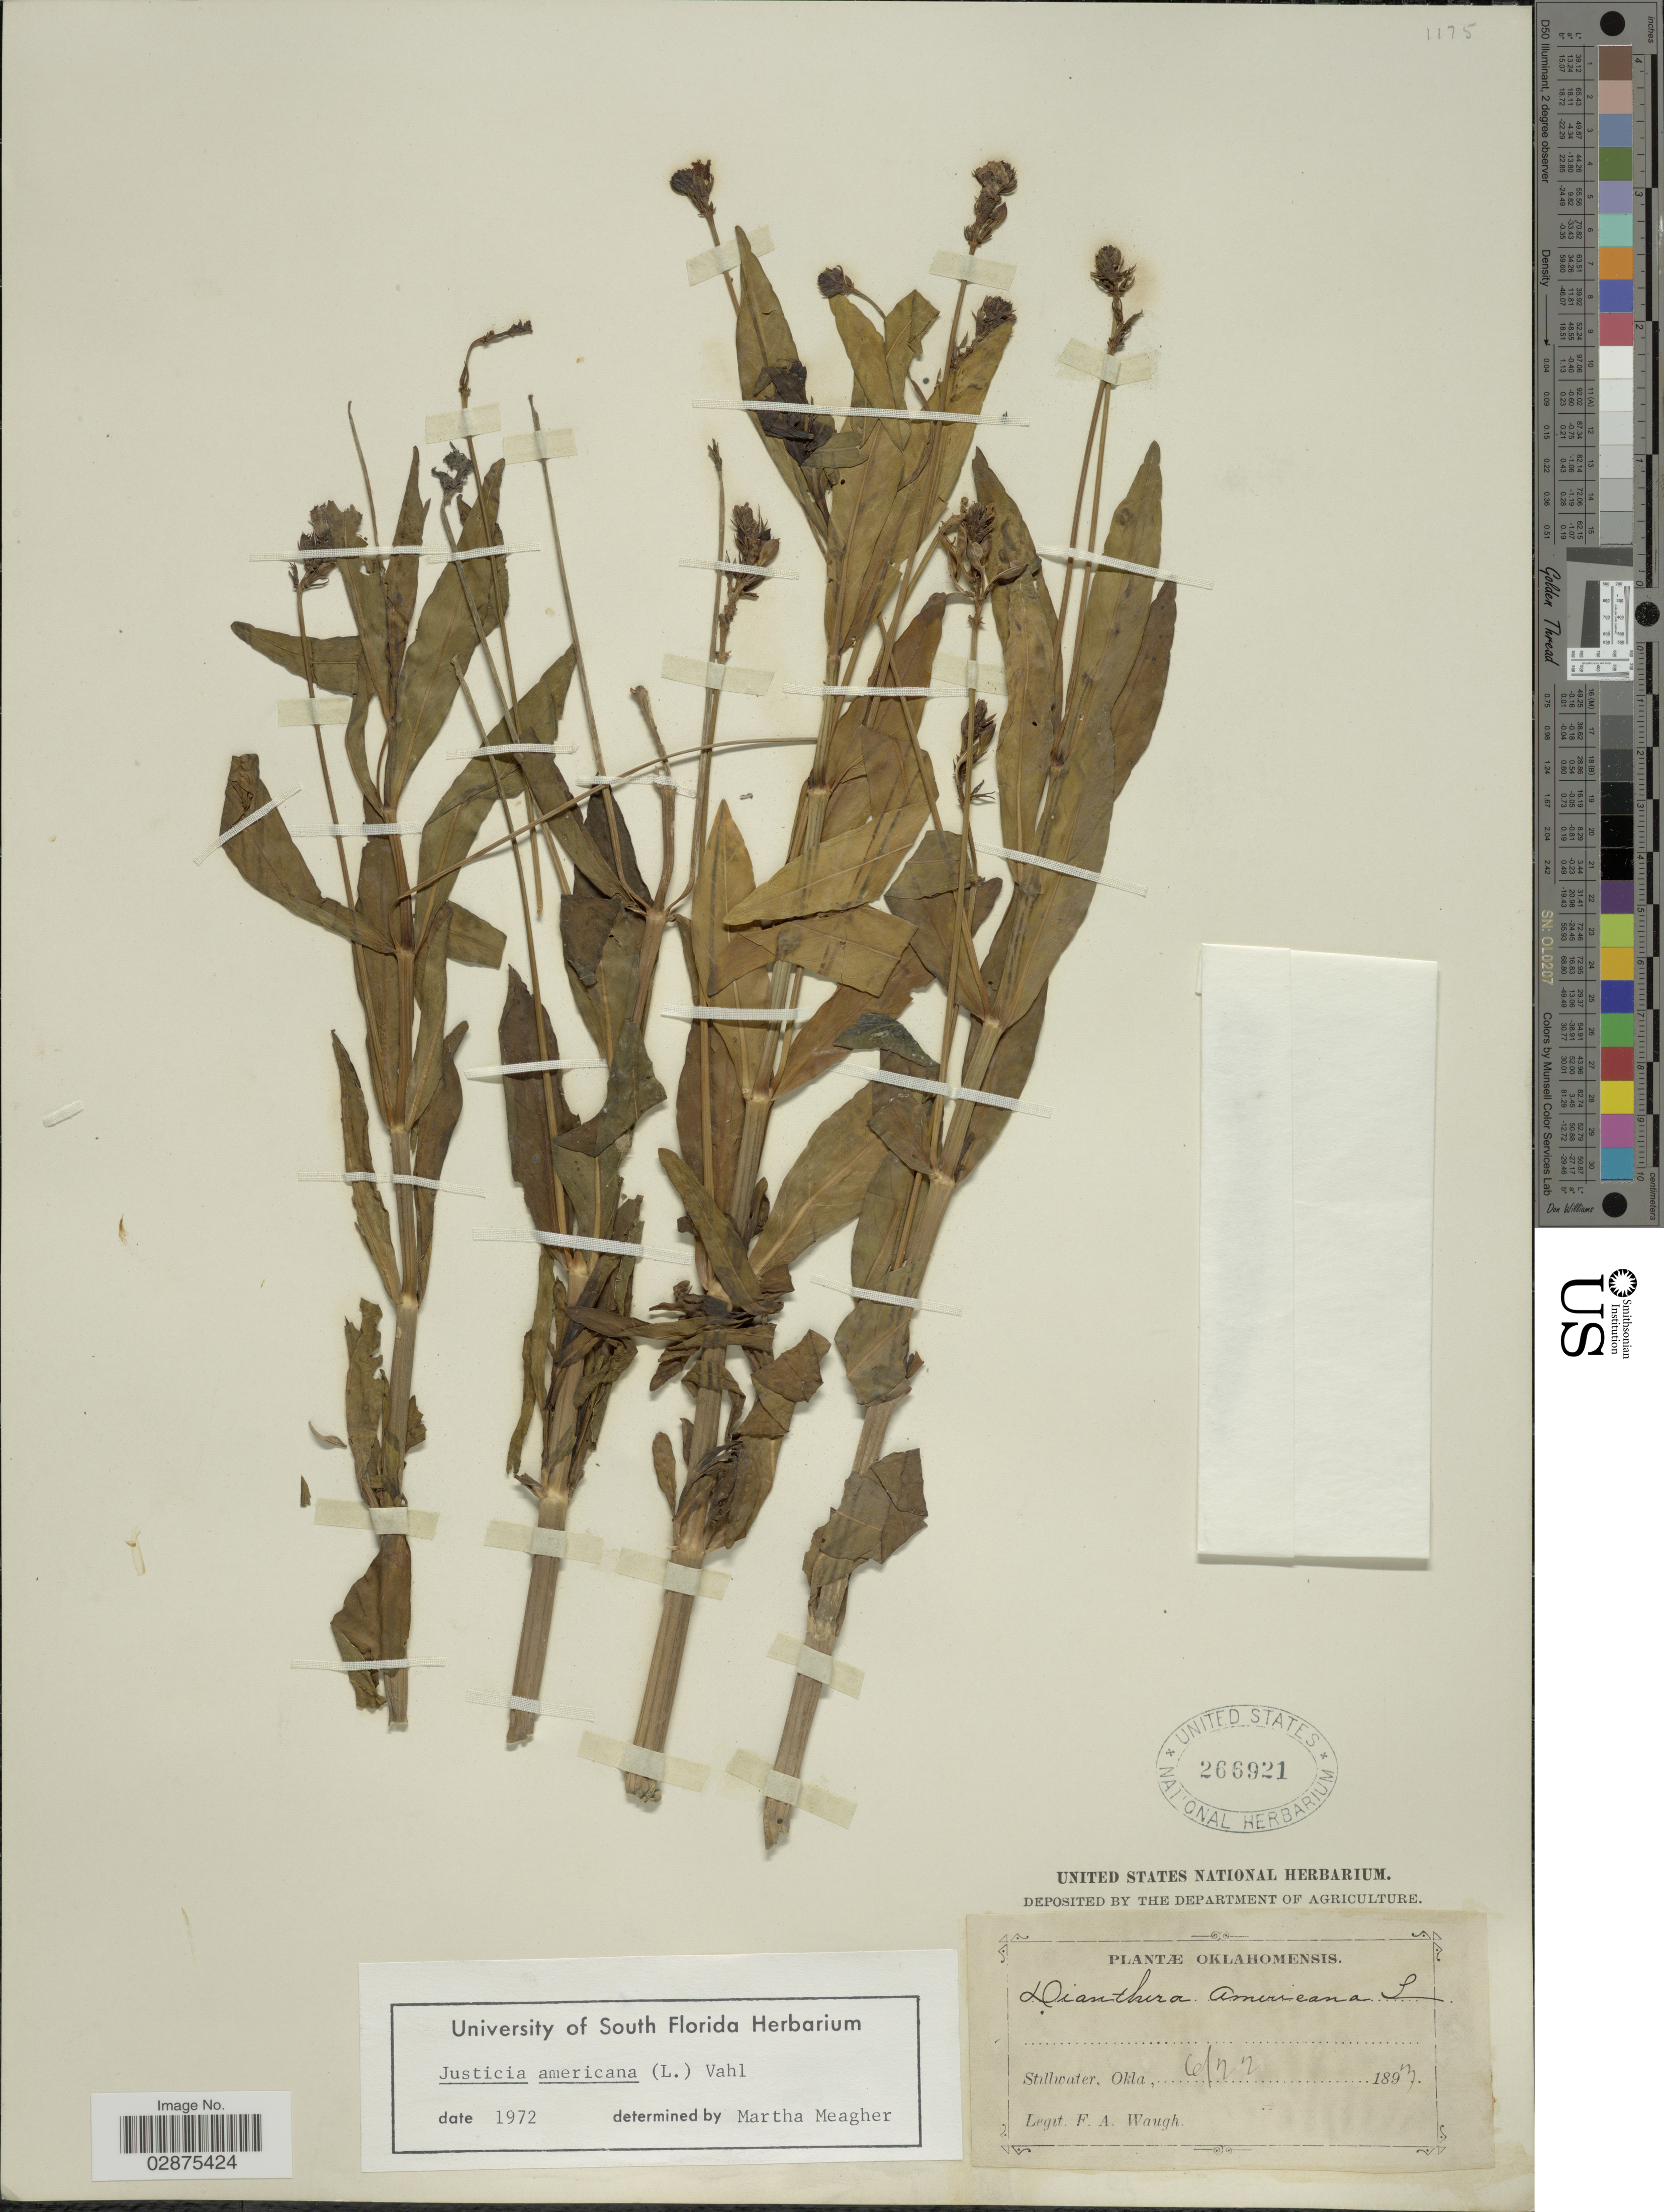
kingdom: Plantae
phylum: Tracheophyta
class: Magnoliopsida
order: Lamiales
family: Acanthaceae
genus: Justicia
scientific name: Justicia americana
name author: (L.) Vahl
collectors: F. Waugh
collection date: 1893-06-22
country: United States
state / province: Oklahoma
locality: Stillwater.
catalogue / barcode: US 266921